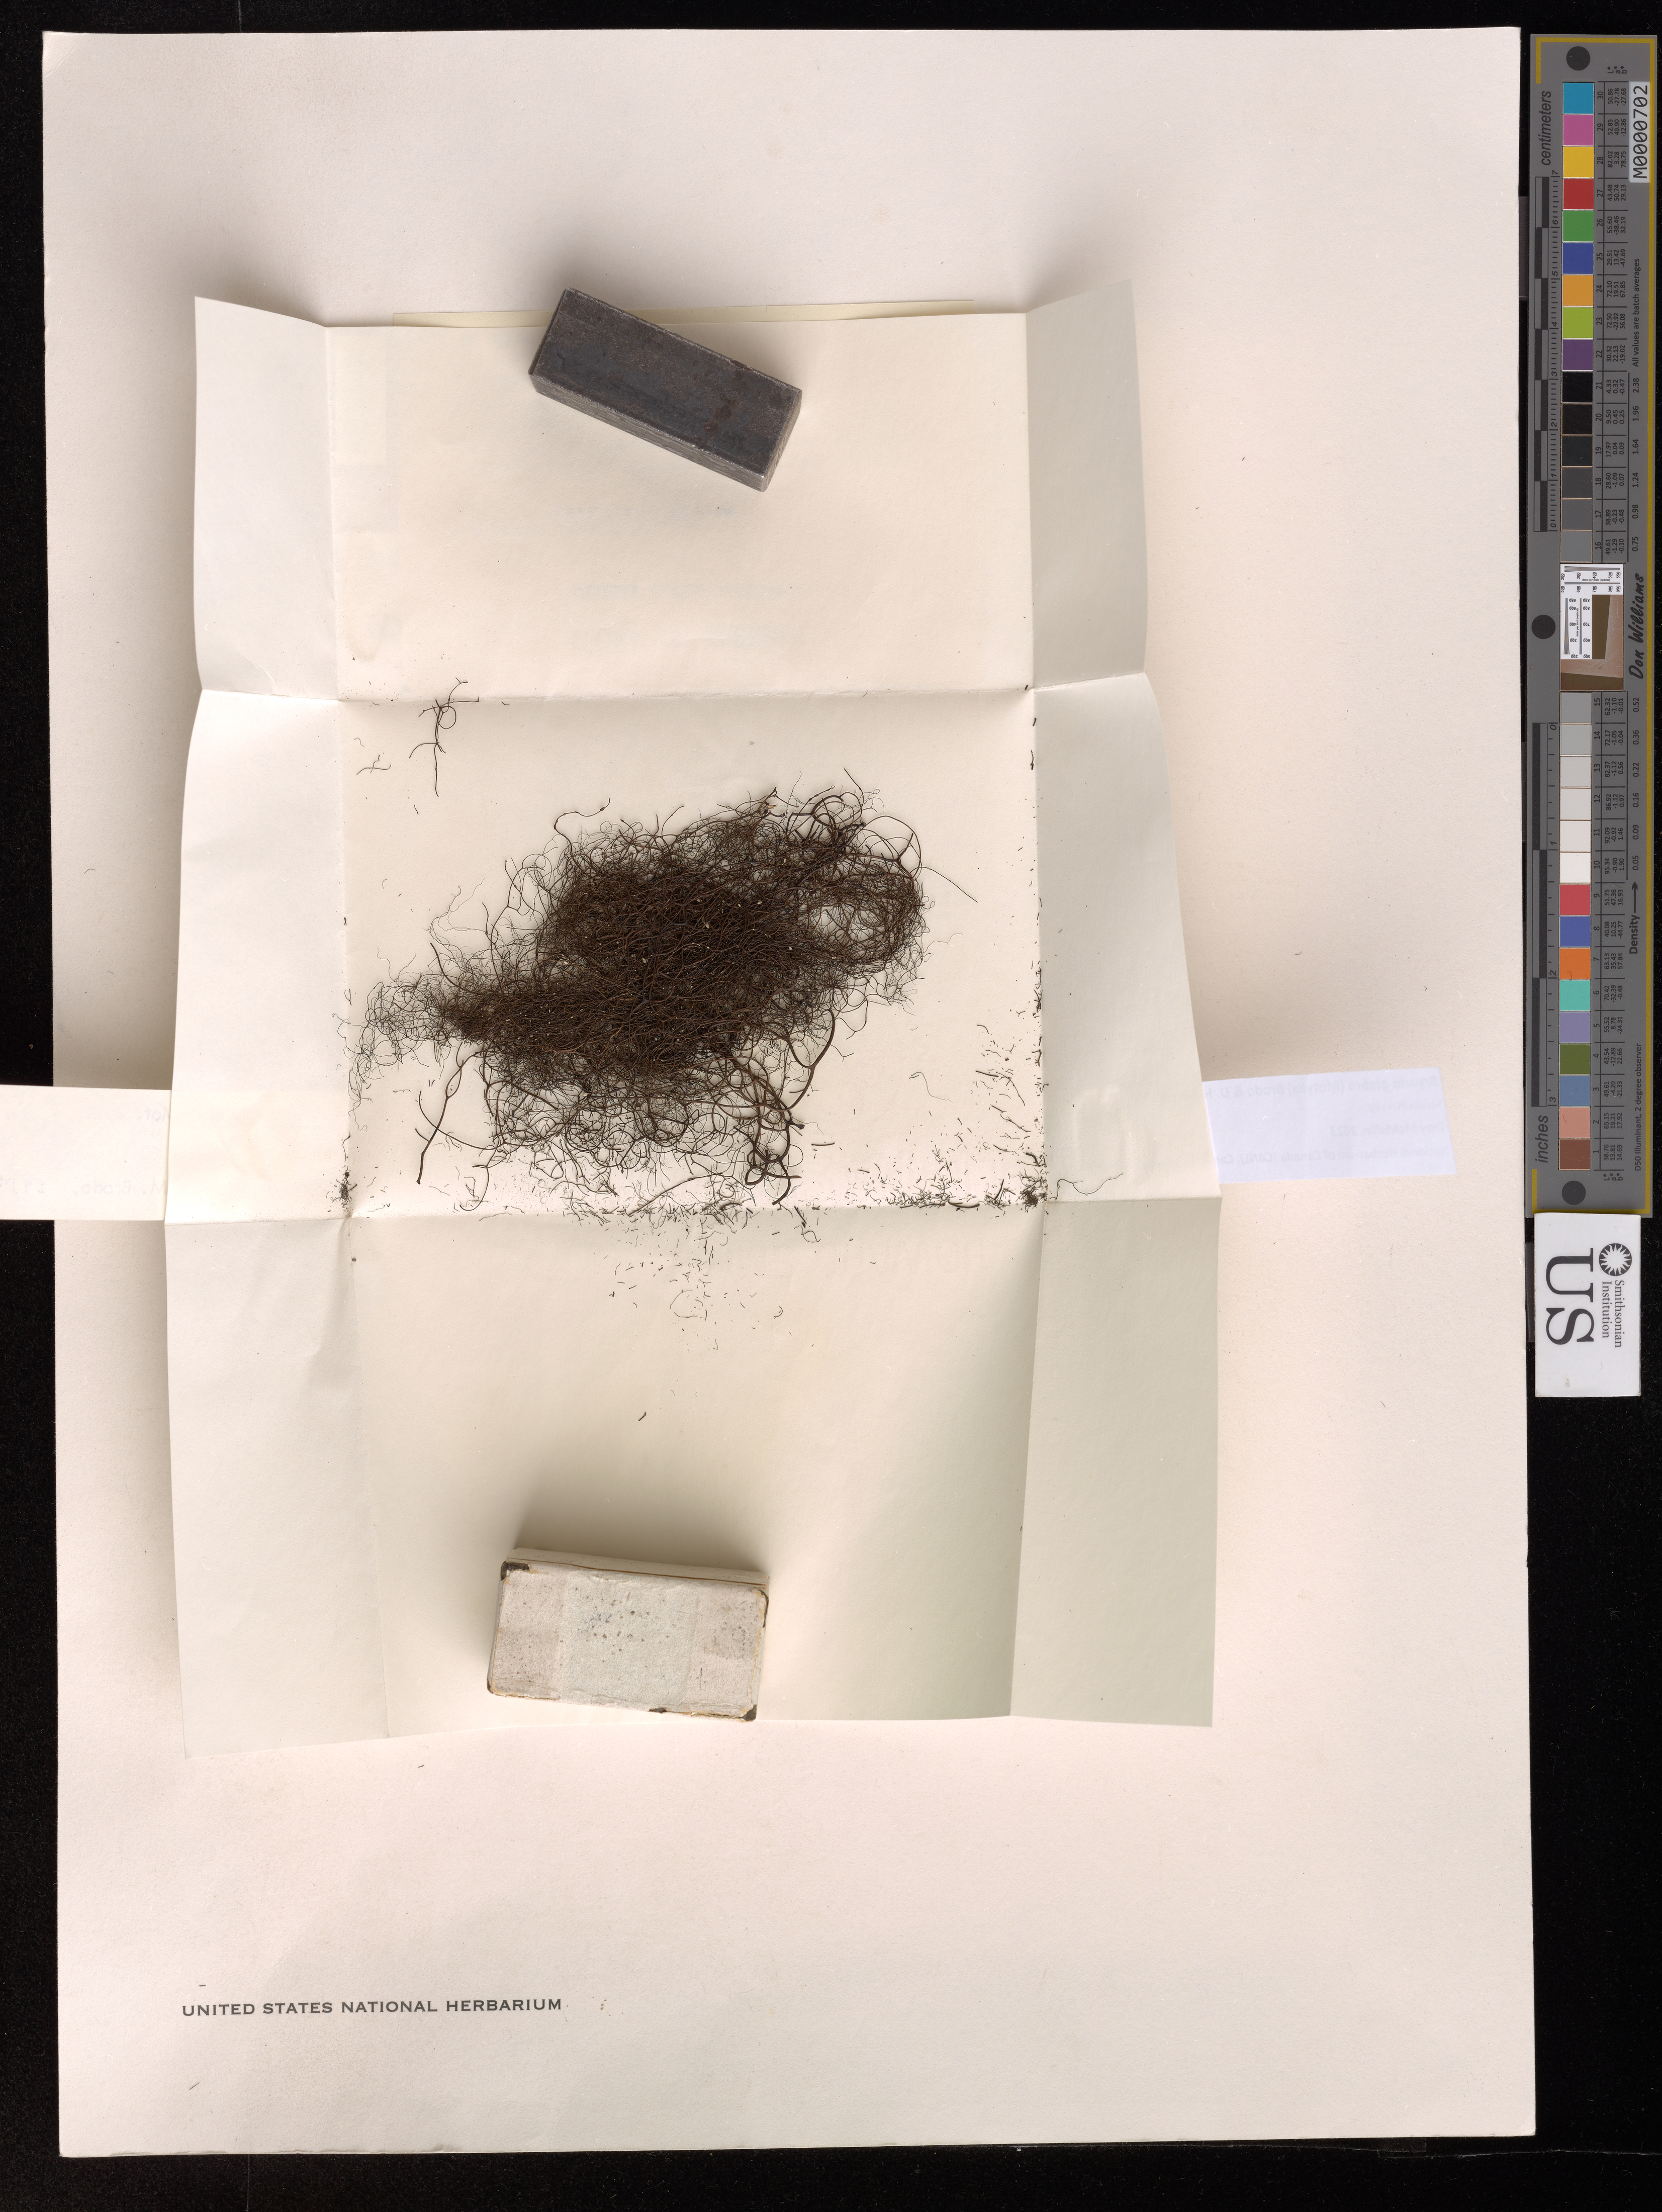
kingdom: Fungi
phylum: Ascomycota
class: Lecanoromycetes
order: Lecanorales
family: Parmeliaceae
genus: Bryoria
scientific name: Bryoria glabra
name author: (Motyka) Brodo & D.Hawksw.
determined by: McMullin, R. Troy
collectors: C. D. Bird & E. Lakusta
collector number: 16924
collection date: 1966-07-15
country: Canada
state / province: Alberta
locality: Besides Bauerman Brook and trail to Twin lakes, 1/4 mile SW of Snowshoe Ranger Cabin, Waterton Lakes National Park, N19-2-1-W5.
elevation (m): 1737